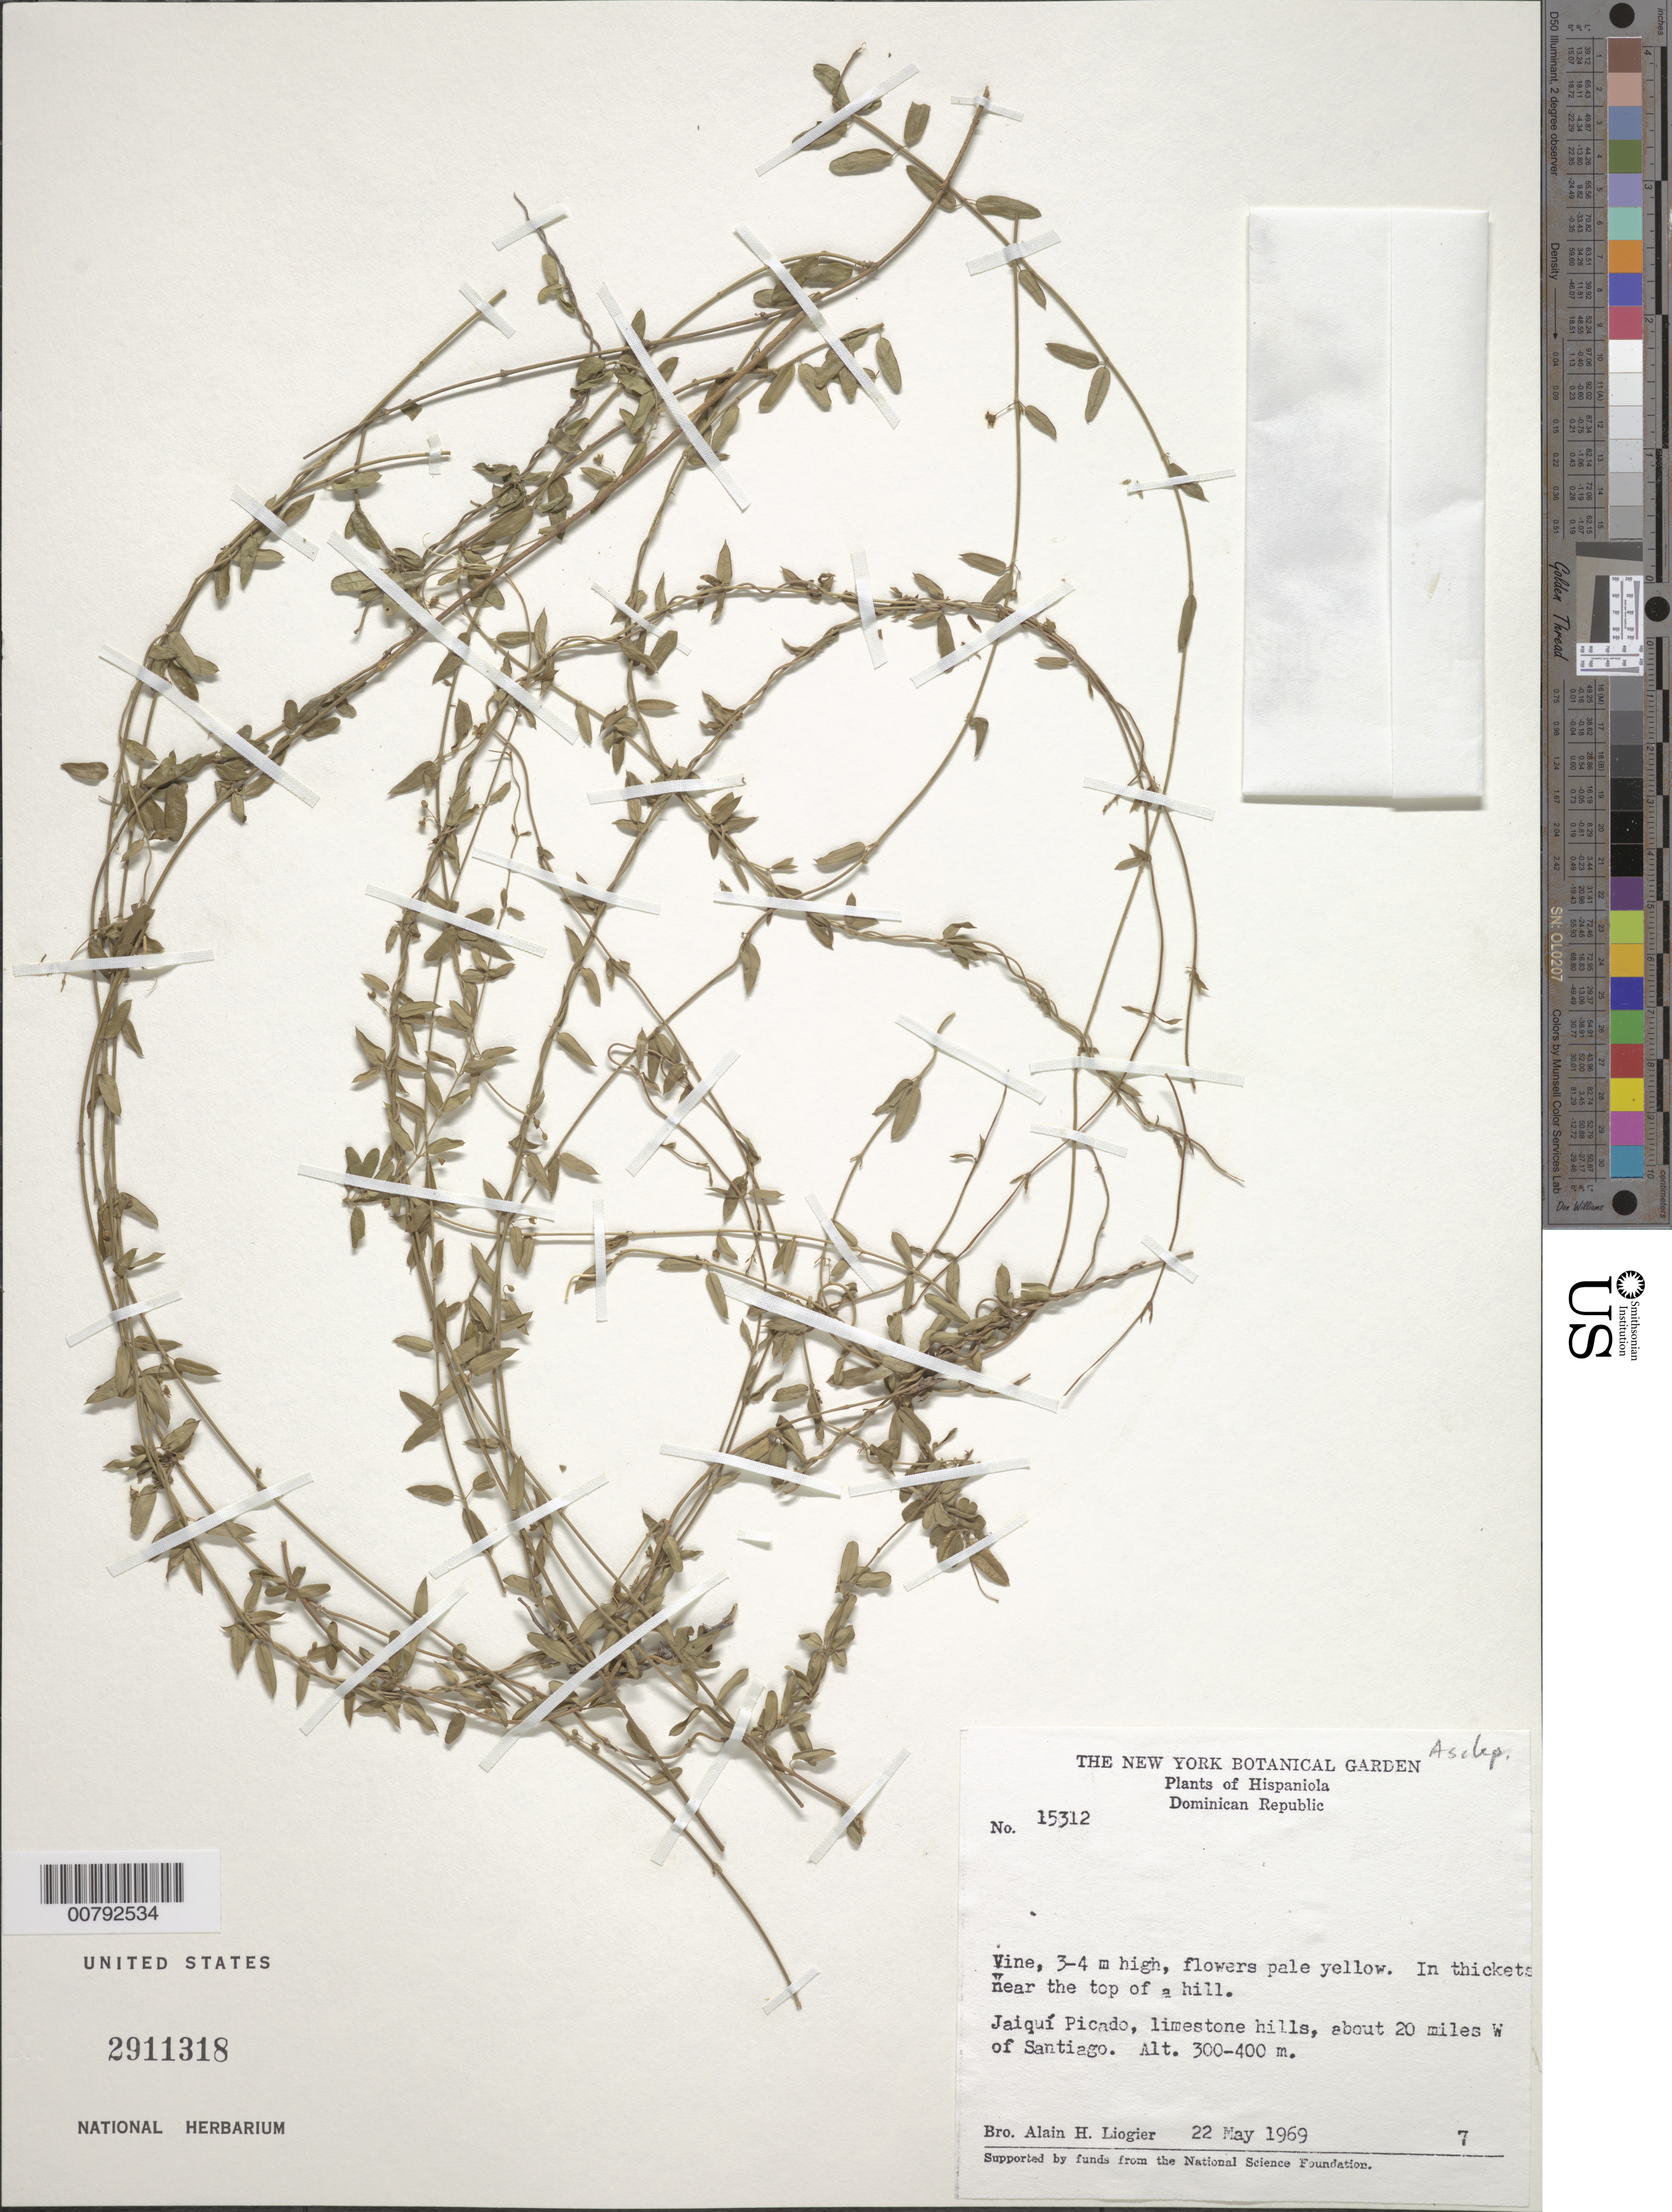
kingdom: Plantae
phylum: Tracheophyta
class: Magnoliopsida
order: Gentianales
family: Apocynaceae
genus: Asclepias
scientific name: Asclepias sp.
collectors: A. H. Liogier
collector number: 15312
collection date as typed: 22 May 1969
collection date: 1969-05-22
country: Dominican Republic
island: Hispaniola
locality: Jaiquí Picado, limestone hills, about 20 miles W of Santiago.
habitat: In thickets near the top of a hill.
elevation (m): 300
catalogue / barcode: US 2911318